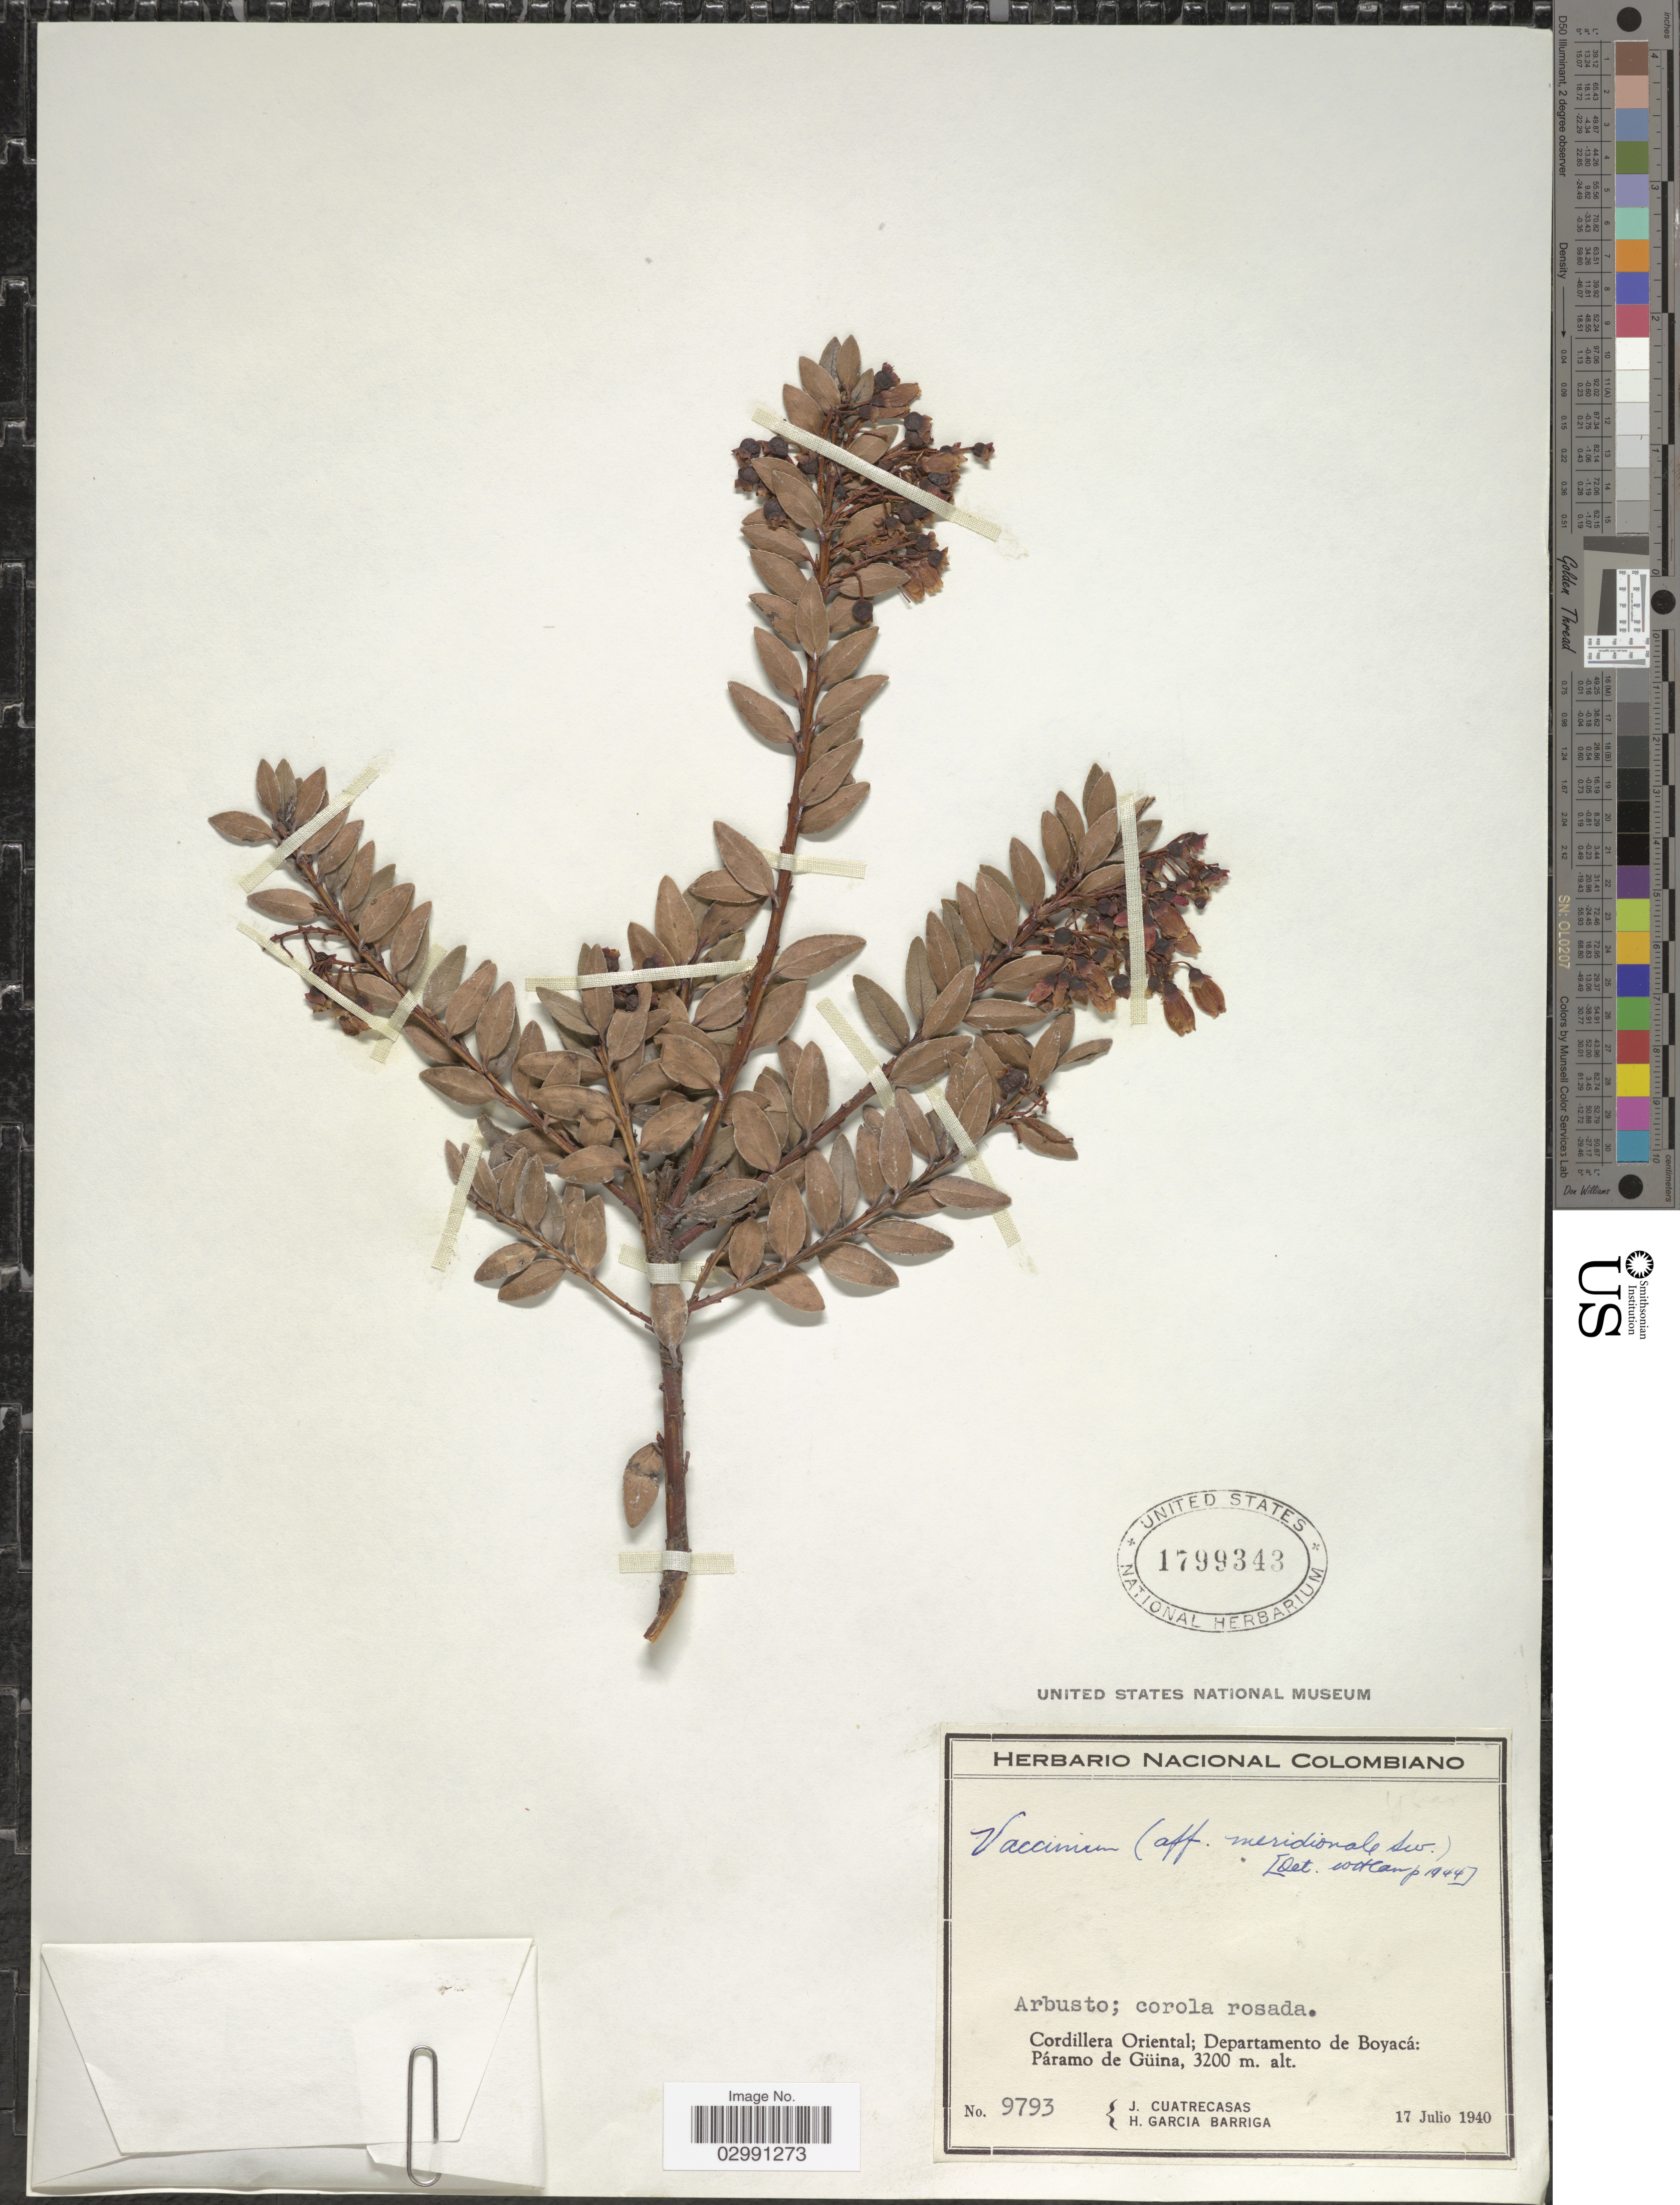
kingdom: Plantae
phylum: Tracheophyta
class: Magnoliopsida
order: Ericales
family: Ericaceae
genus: Vaccinium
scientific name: Vaccinium corymbodendron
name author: Dunal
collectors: J. Cuatrecasas & H. García Barriga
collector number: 9793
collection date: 1940-07-17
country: Colombia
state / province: Boyacá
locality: Cordillera Oriental: Departamento de Boyacá: Páramo de Güina.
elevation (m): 3200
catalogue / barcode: US 1799343